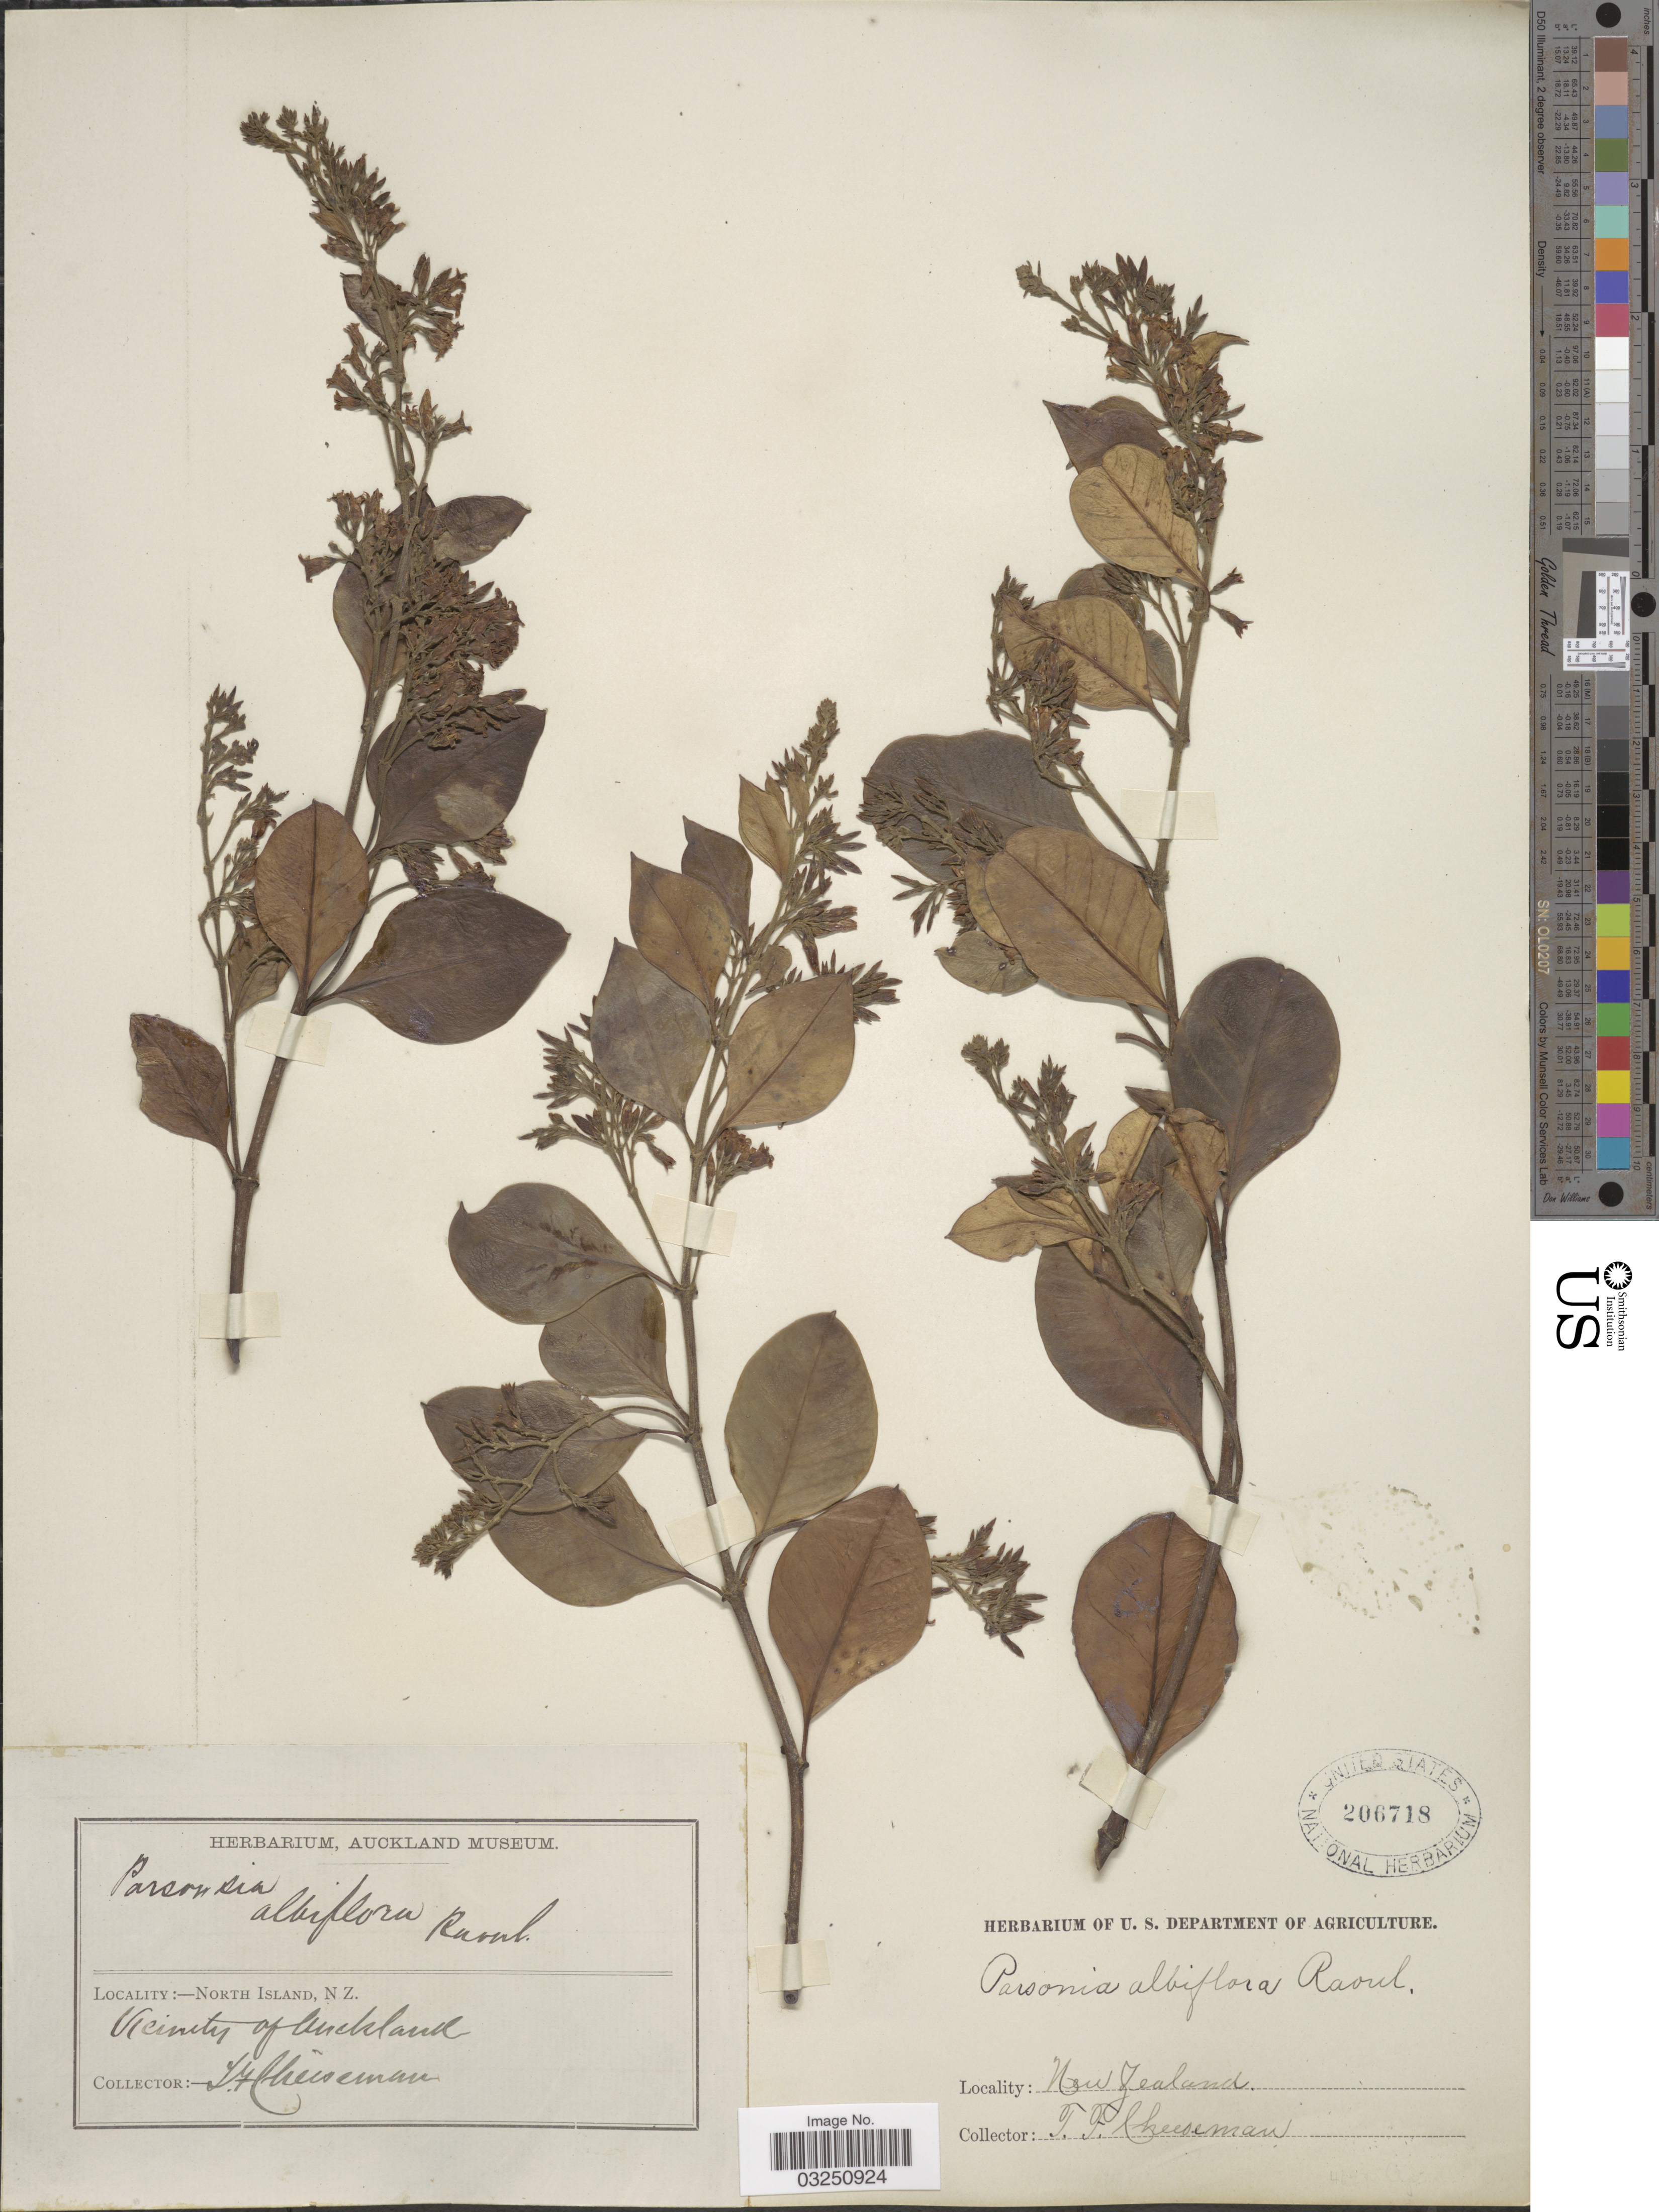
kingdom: Plantae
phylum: Tracheophyta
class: Magnoliopsida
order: Gentianales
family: Apocynaceae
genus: Parsonsia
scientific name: Parsonsia heterophylla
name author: A. Cunn.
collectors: T. F. Cheeseman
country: New Zealand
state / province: Auckland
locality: North Island, N. Z. Vicinity of Auckland.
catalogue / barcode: US 206718